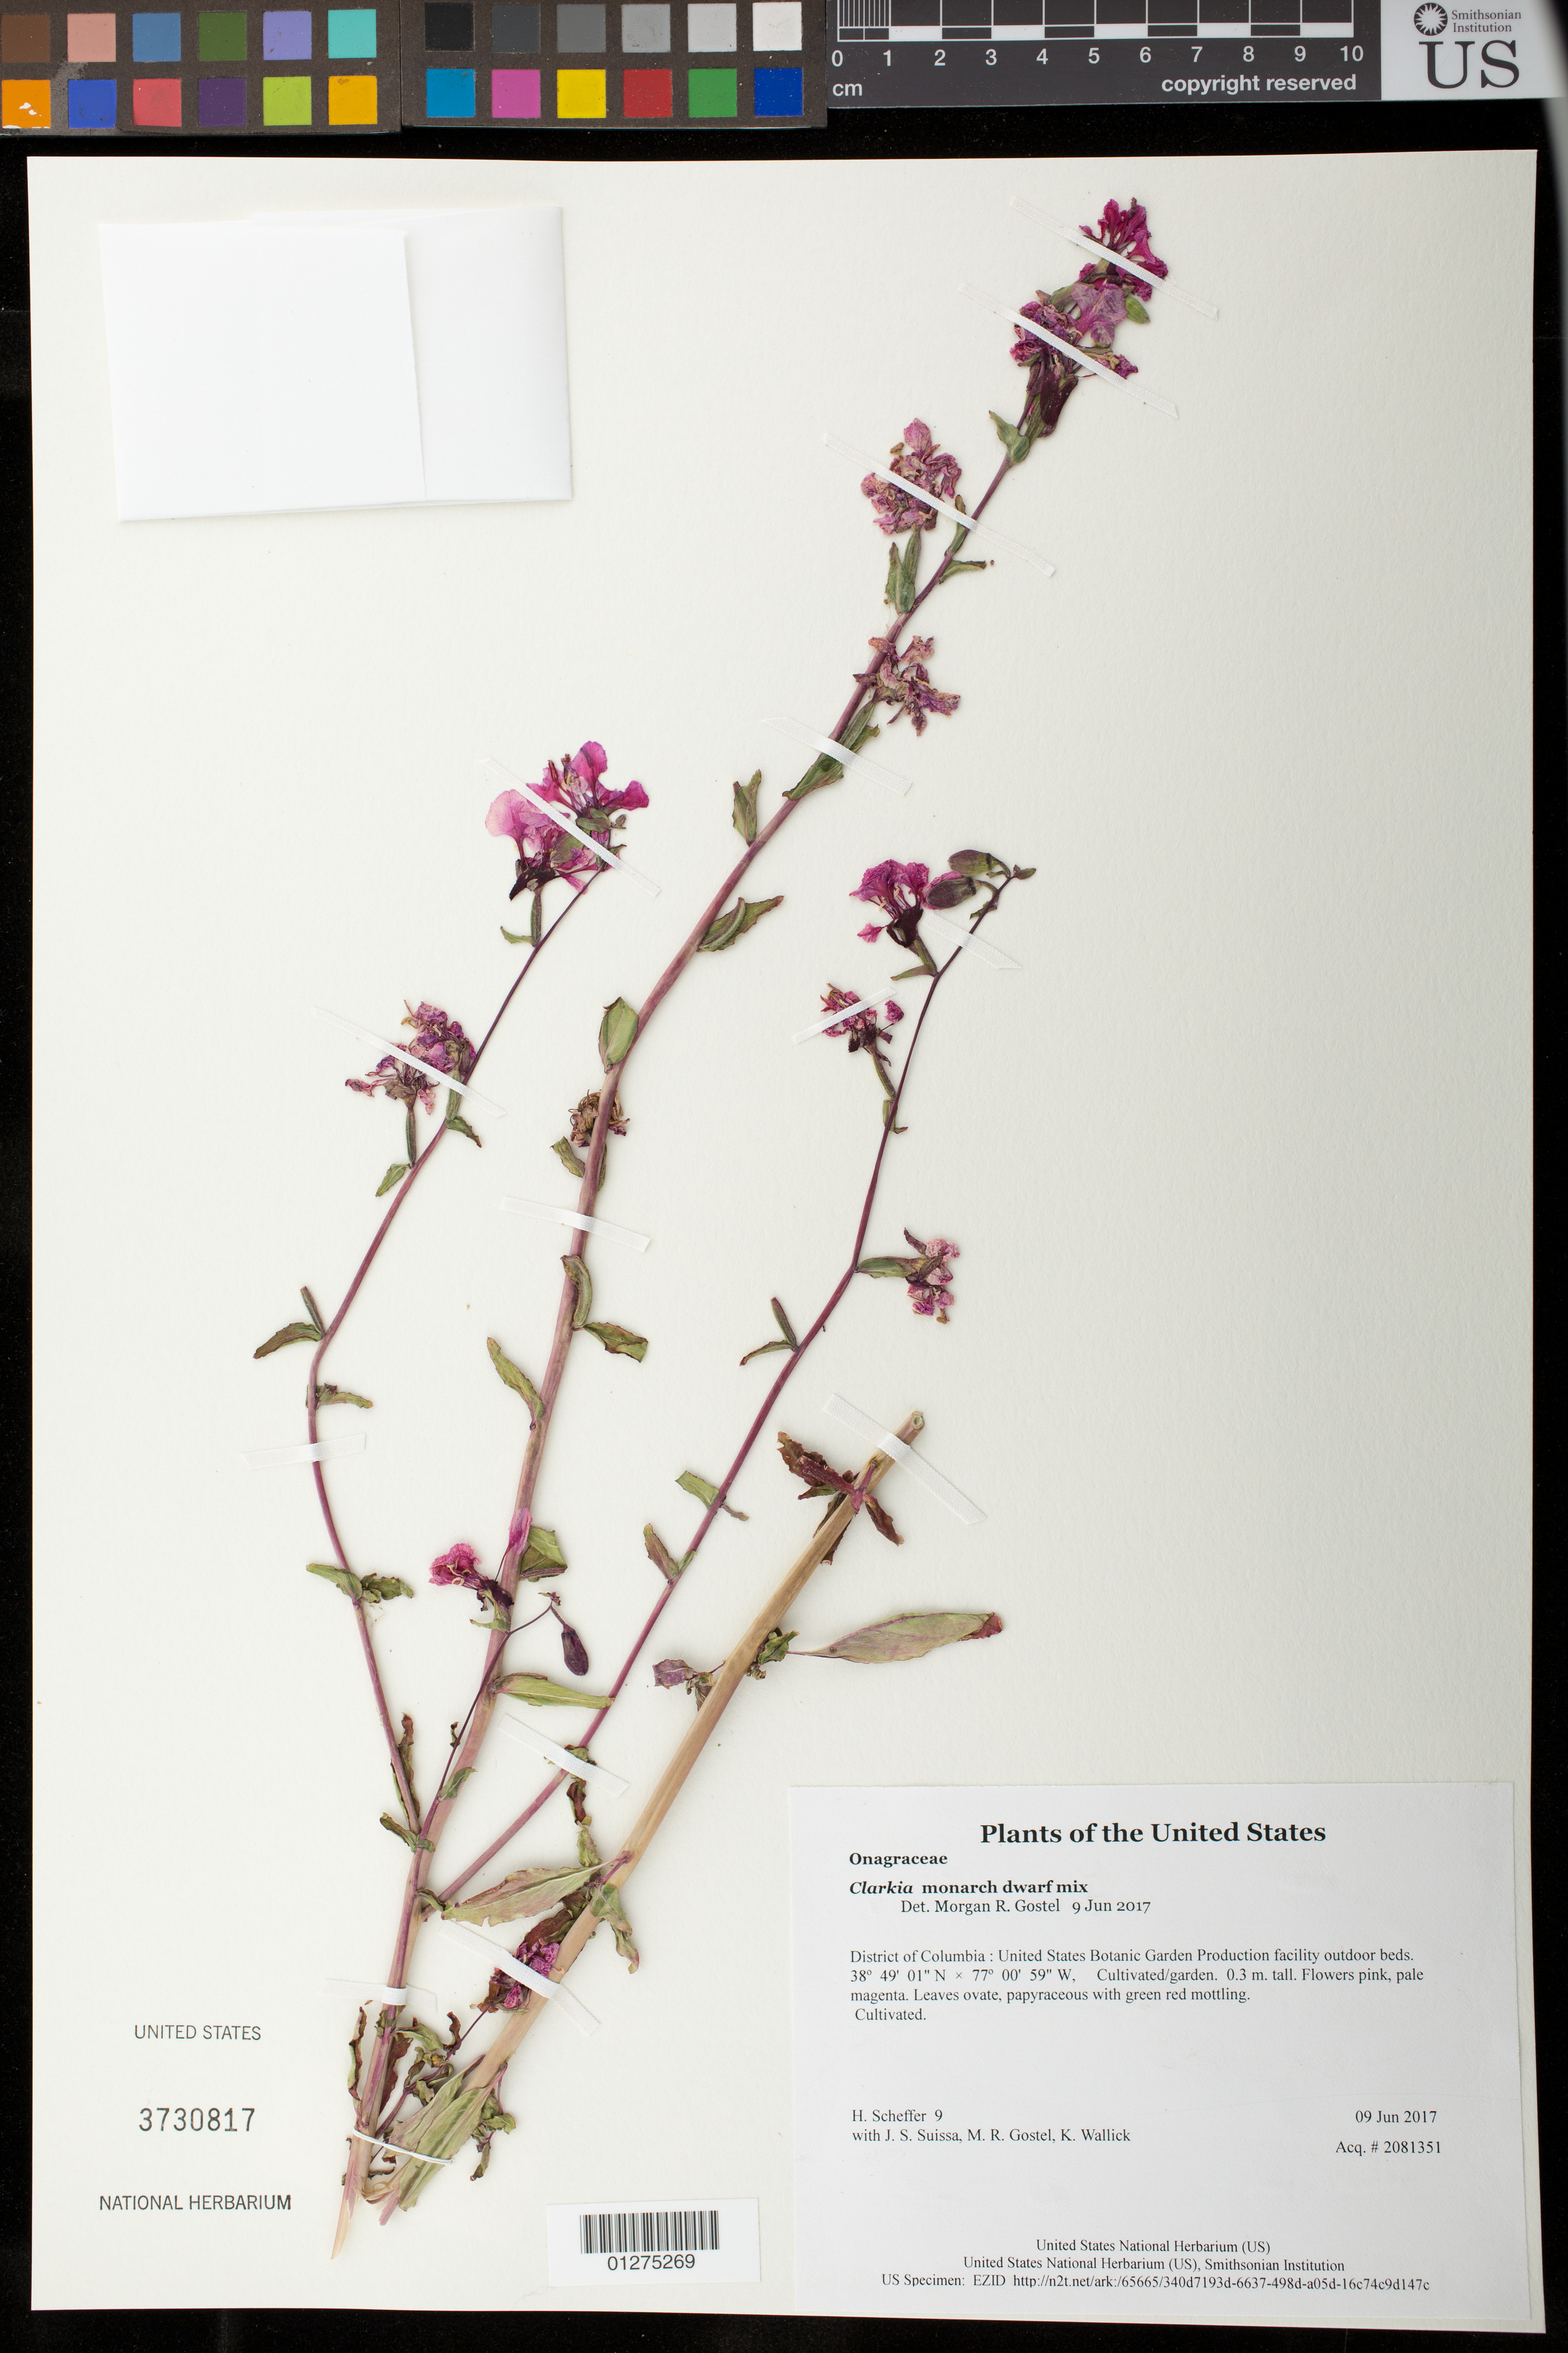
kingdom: Plantae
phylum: Tracheophyta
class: Magnoliopsida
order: Myrtales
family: Onagraceae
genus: Clarkia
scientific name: Clarkia 'monarch dwarf mix'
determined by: Gostel, M. R.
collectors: H. Scheffer, J. S. Suissa, M. R. Gostel & K. Wallick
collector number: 9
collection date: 2017-06-09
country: United States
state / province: District of Columbia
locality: United States Botanic Garden Production facility outdoor beds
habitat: Cultivated/garden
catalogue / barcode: US 3730817